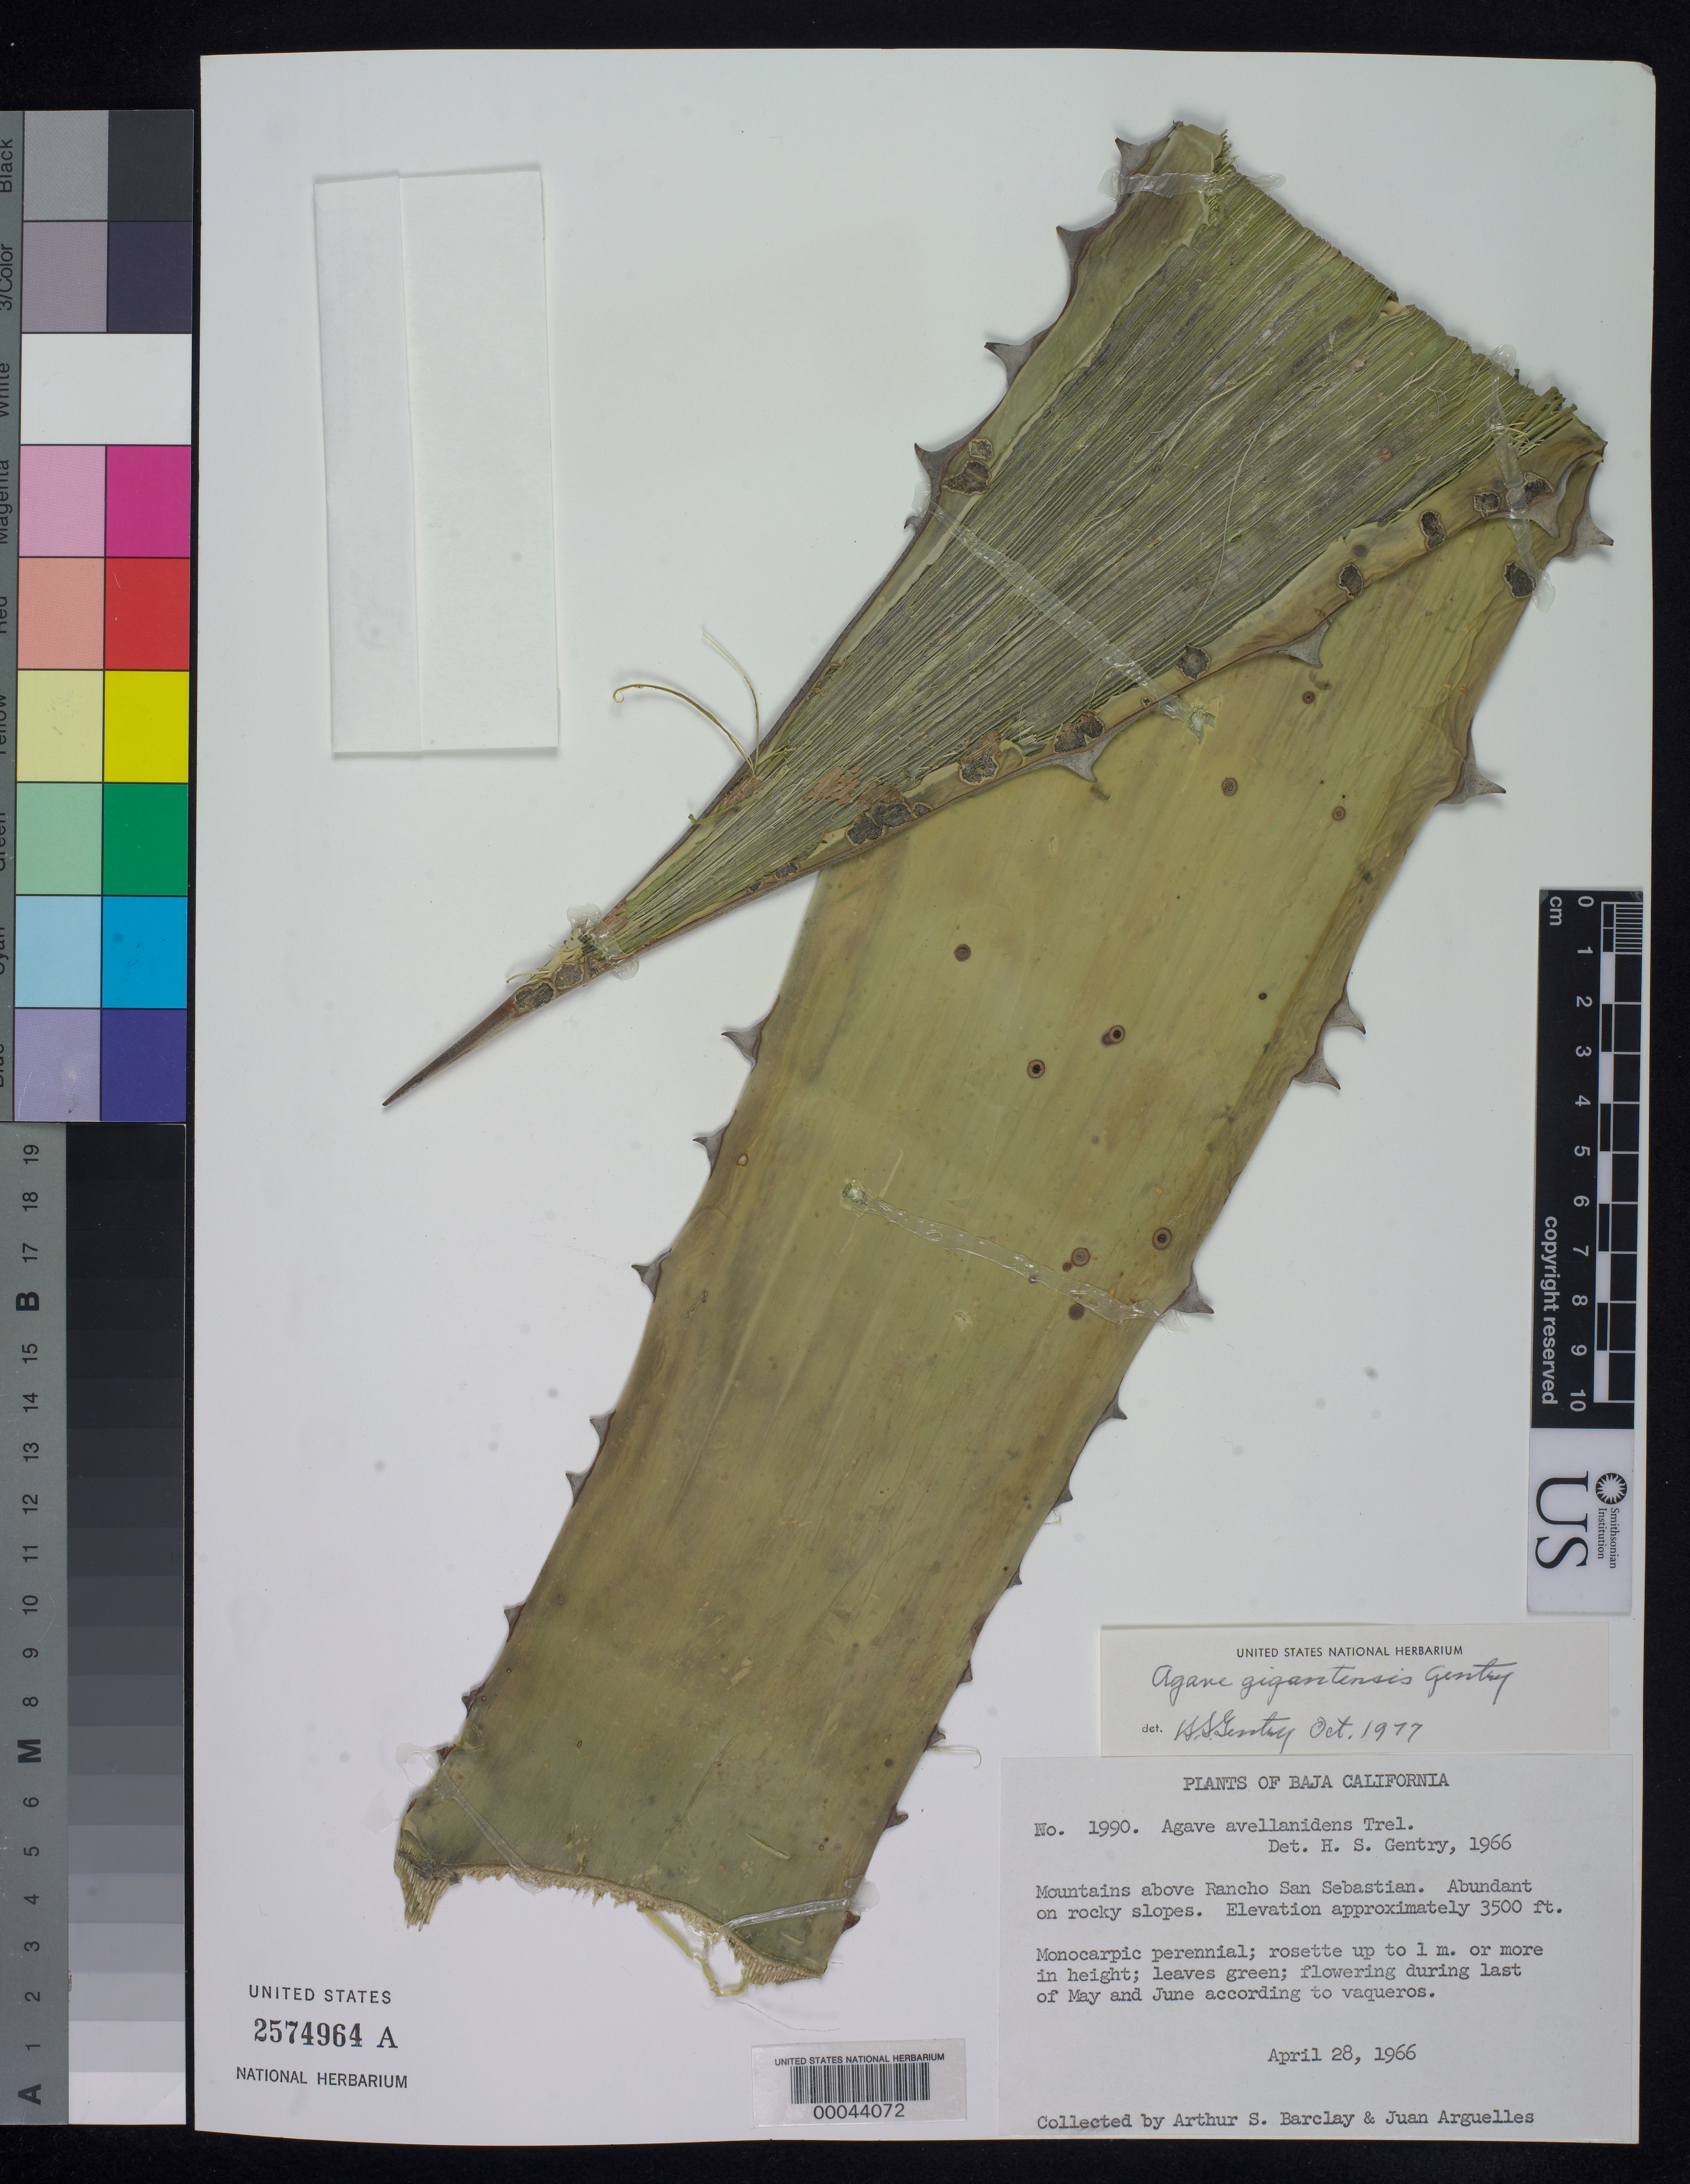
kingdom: Plantae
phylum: Tracheophyta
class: Liliopsida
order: Asparagales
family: Asparagaceae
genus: Agave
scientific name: Agave gigantensis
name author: Gentry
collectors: A. S. Barclay & J. Arguelles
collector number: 1990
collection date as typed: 28 Apr 1966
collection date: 1966-04-28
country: Mexico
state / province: Baja California Norte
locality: Mountains above rancho San Sebastian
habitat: Abundant on rocky slopes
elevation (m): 1067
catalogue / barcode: US 2574964A